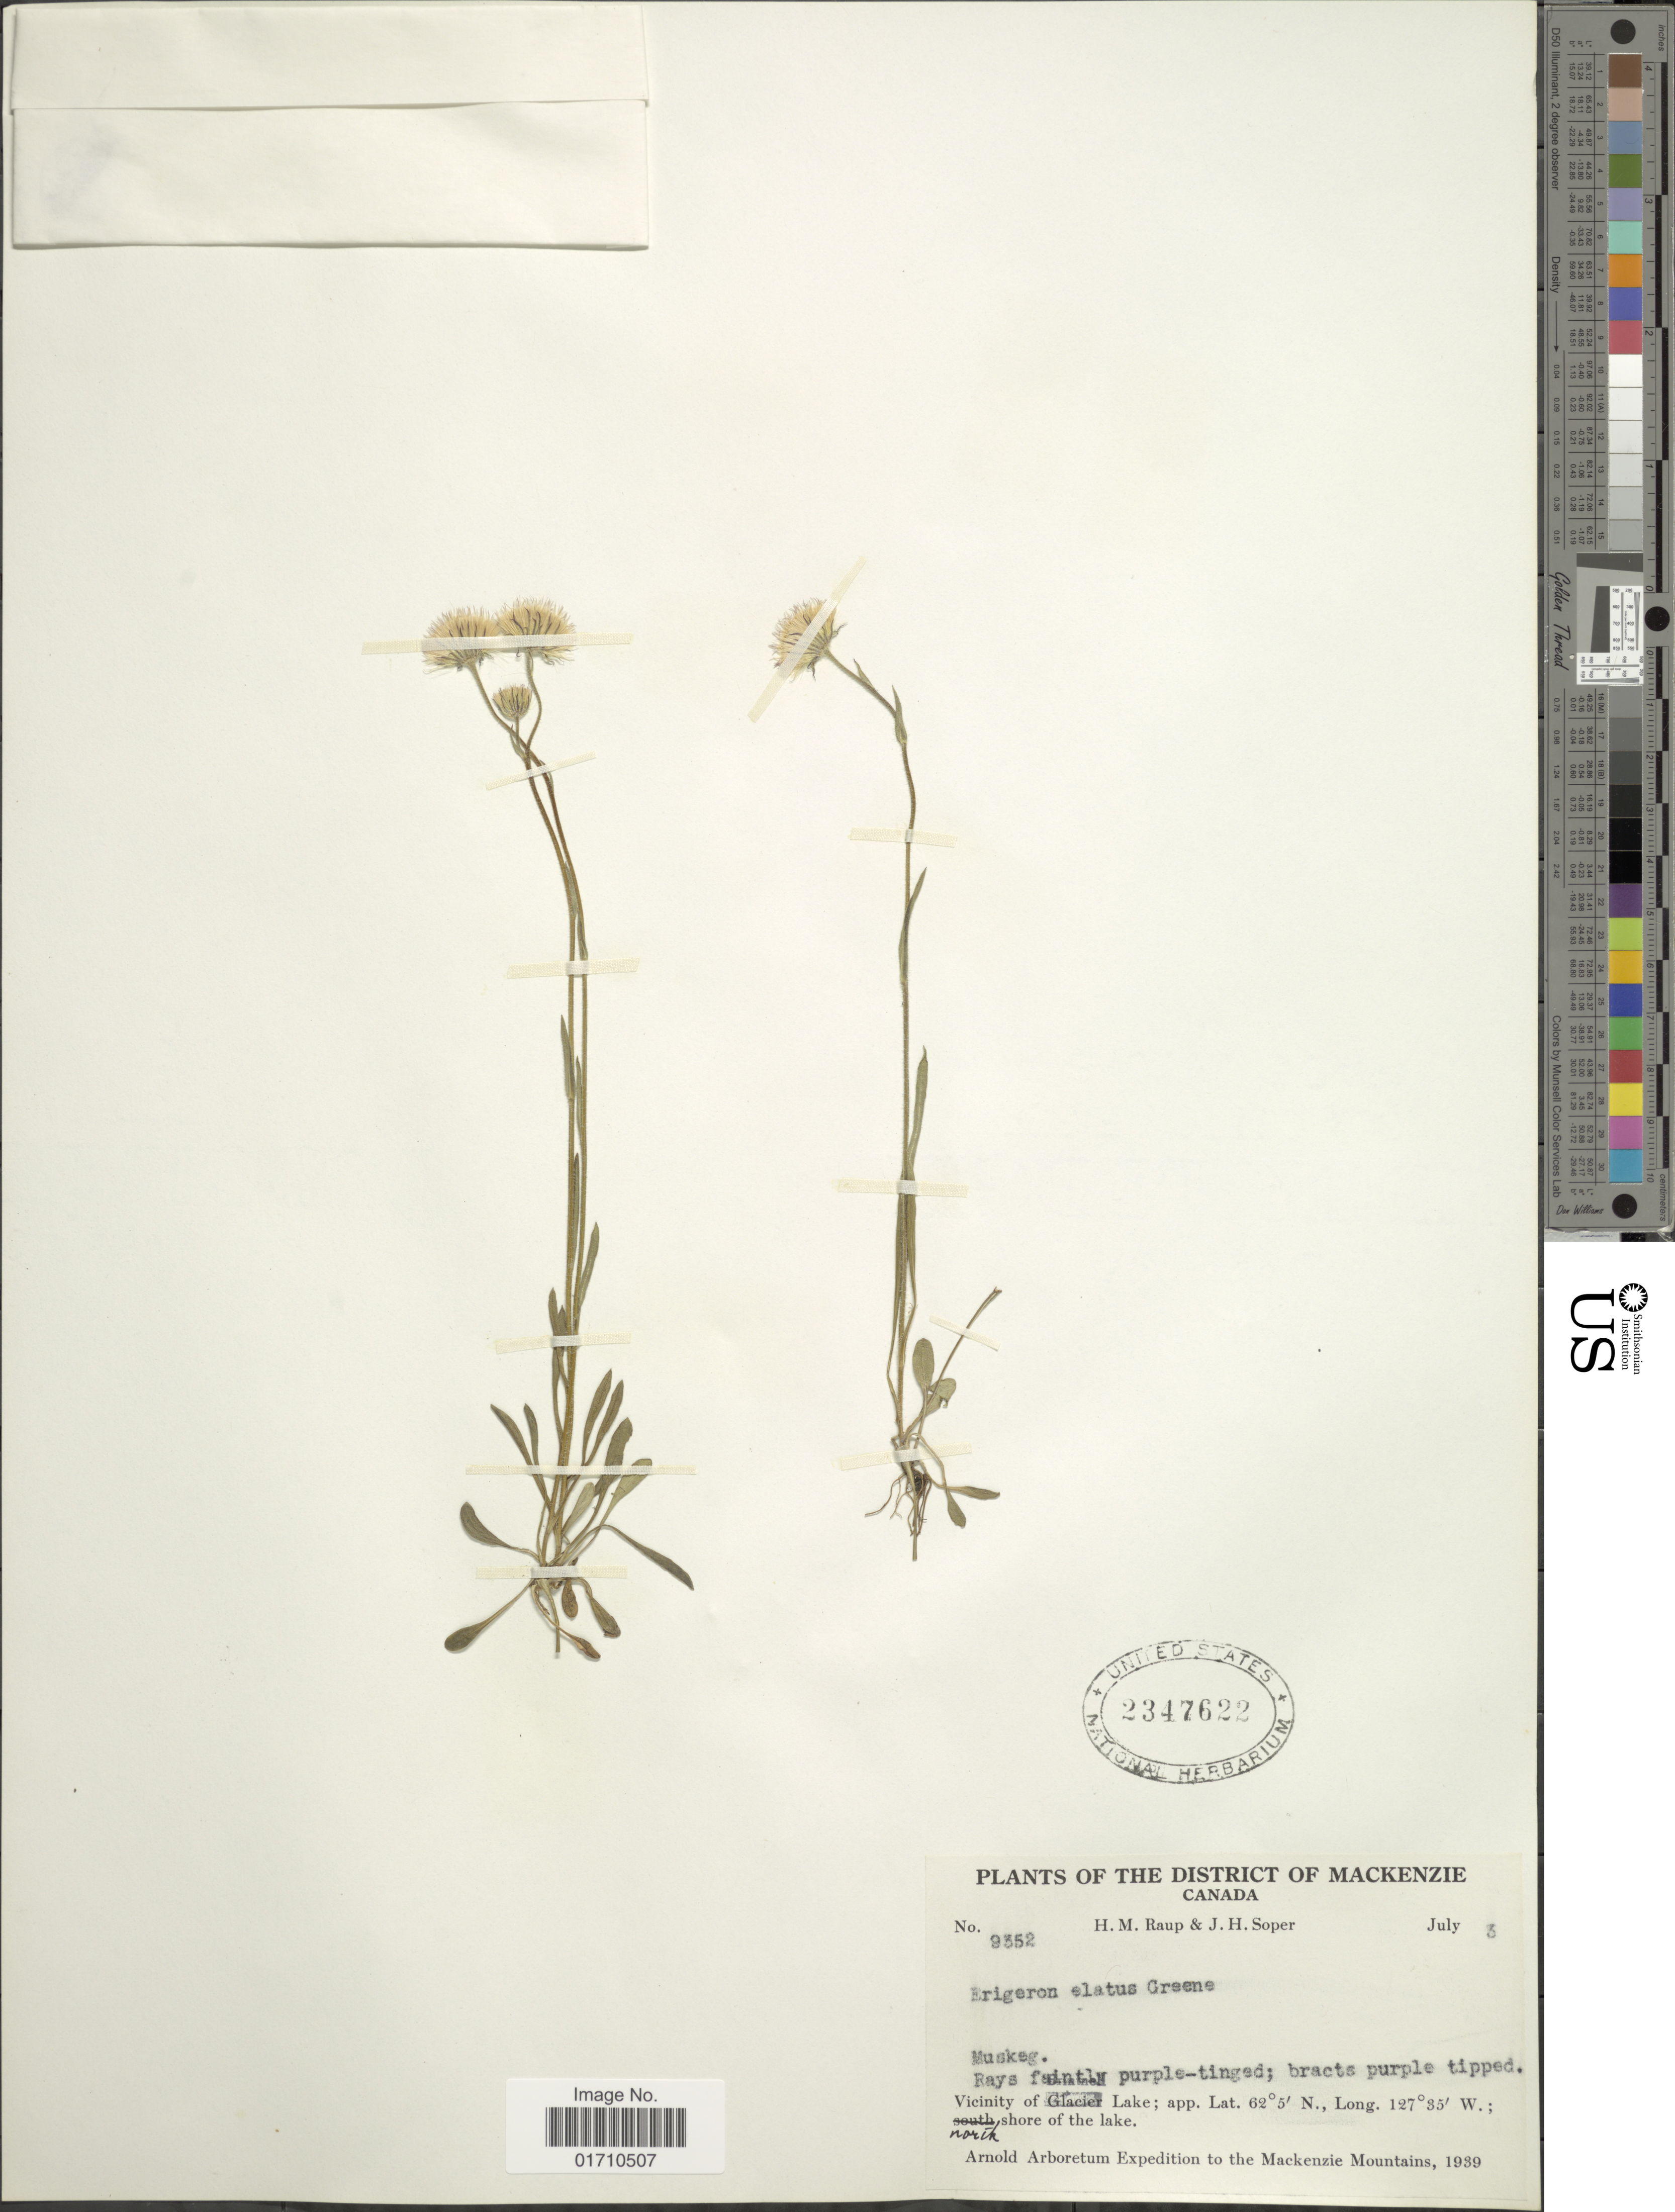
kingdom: Plantae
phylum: Tracheophyta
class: Magnoliopsida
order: Asterales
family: Asteraceae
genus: Erigeron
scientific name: Erigeron acris var. elatus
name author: (Hook.) Cronq.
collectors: H. Raup & J. H. Soper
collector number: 9352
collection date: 1939-07-03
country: Canada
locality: The District of Mackenzie, Muskeg, Vicinity of Glacier Lake, north shore of the lake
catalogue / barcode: US 2347622